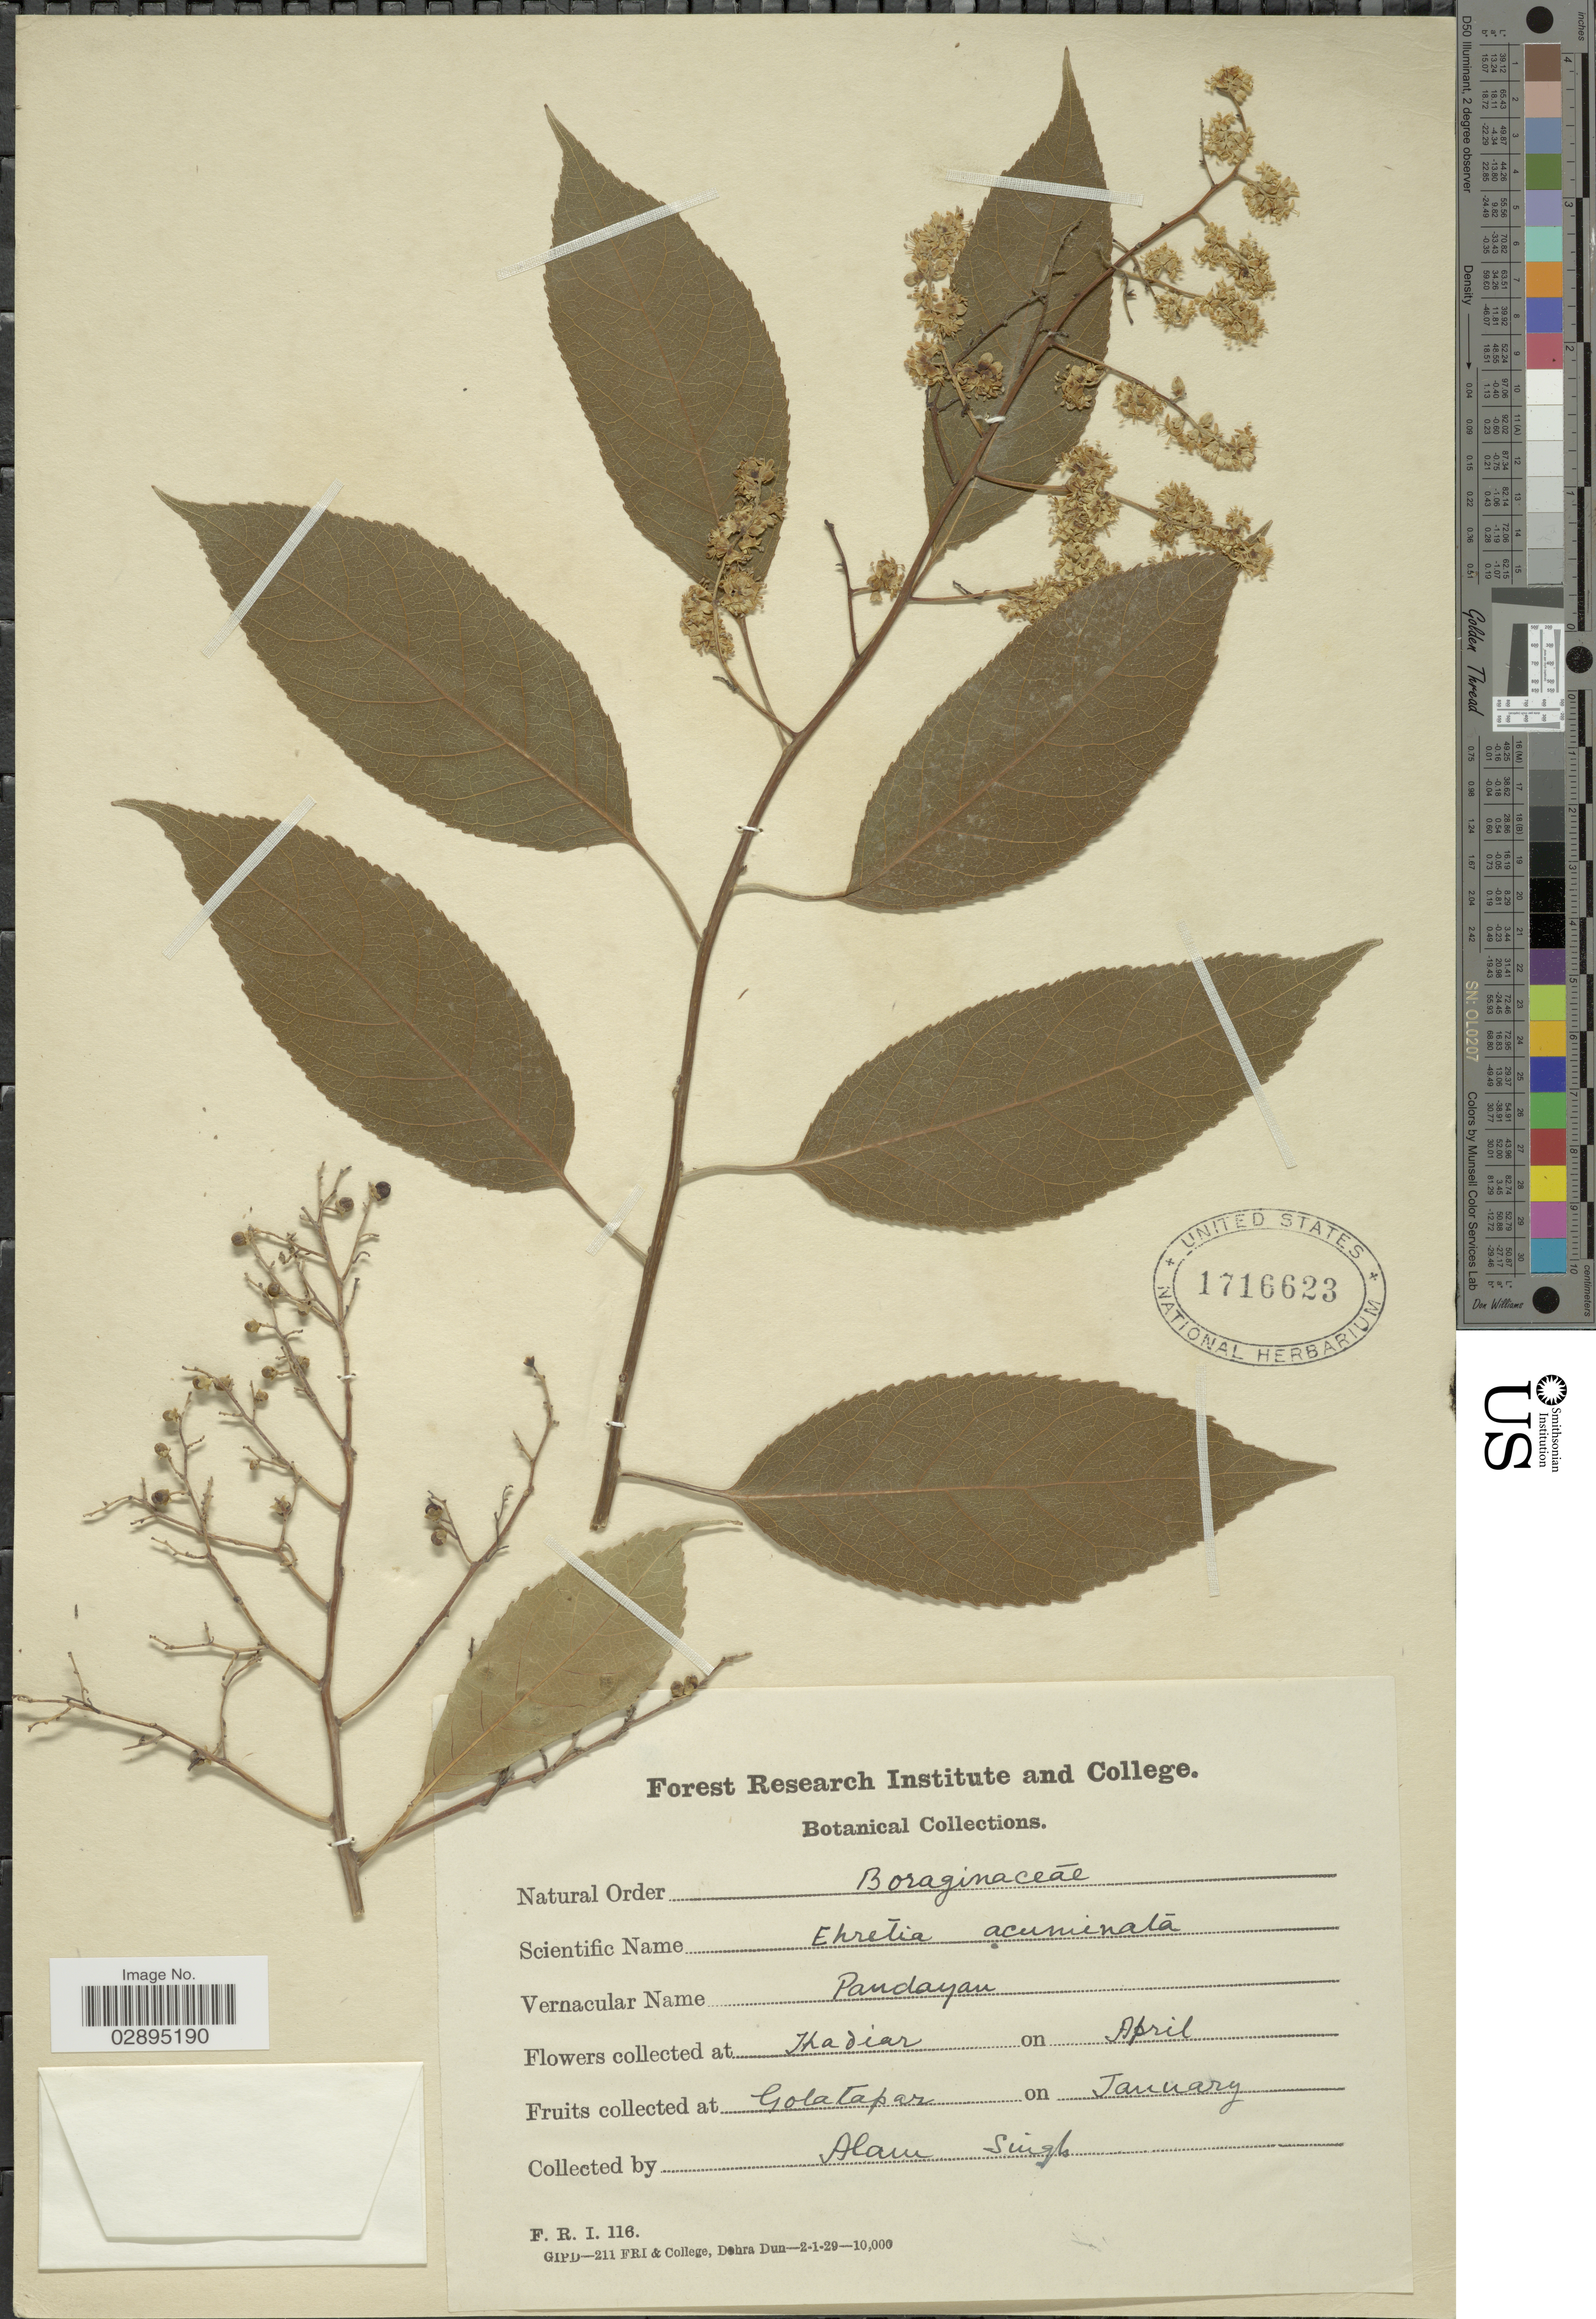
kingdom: Plantae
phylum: Tracheophyta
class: Magnoliopsida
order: Boraginales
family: Ehretiaceae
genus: Ehretia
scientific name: Ehretia acuminata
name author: R. Br.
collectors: A. Singh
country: India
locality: Thadiar.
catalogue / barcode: US 1716623